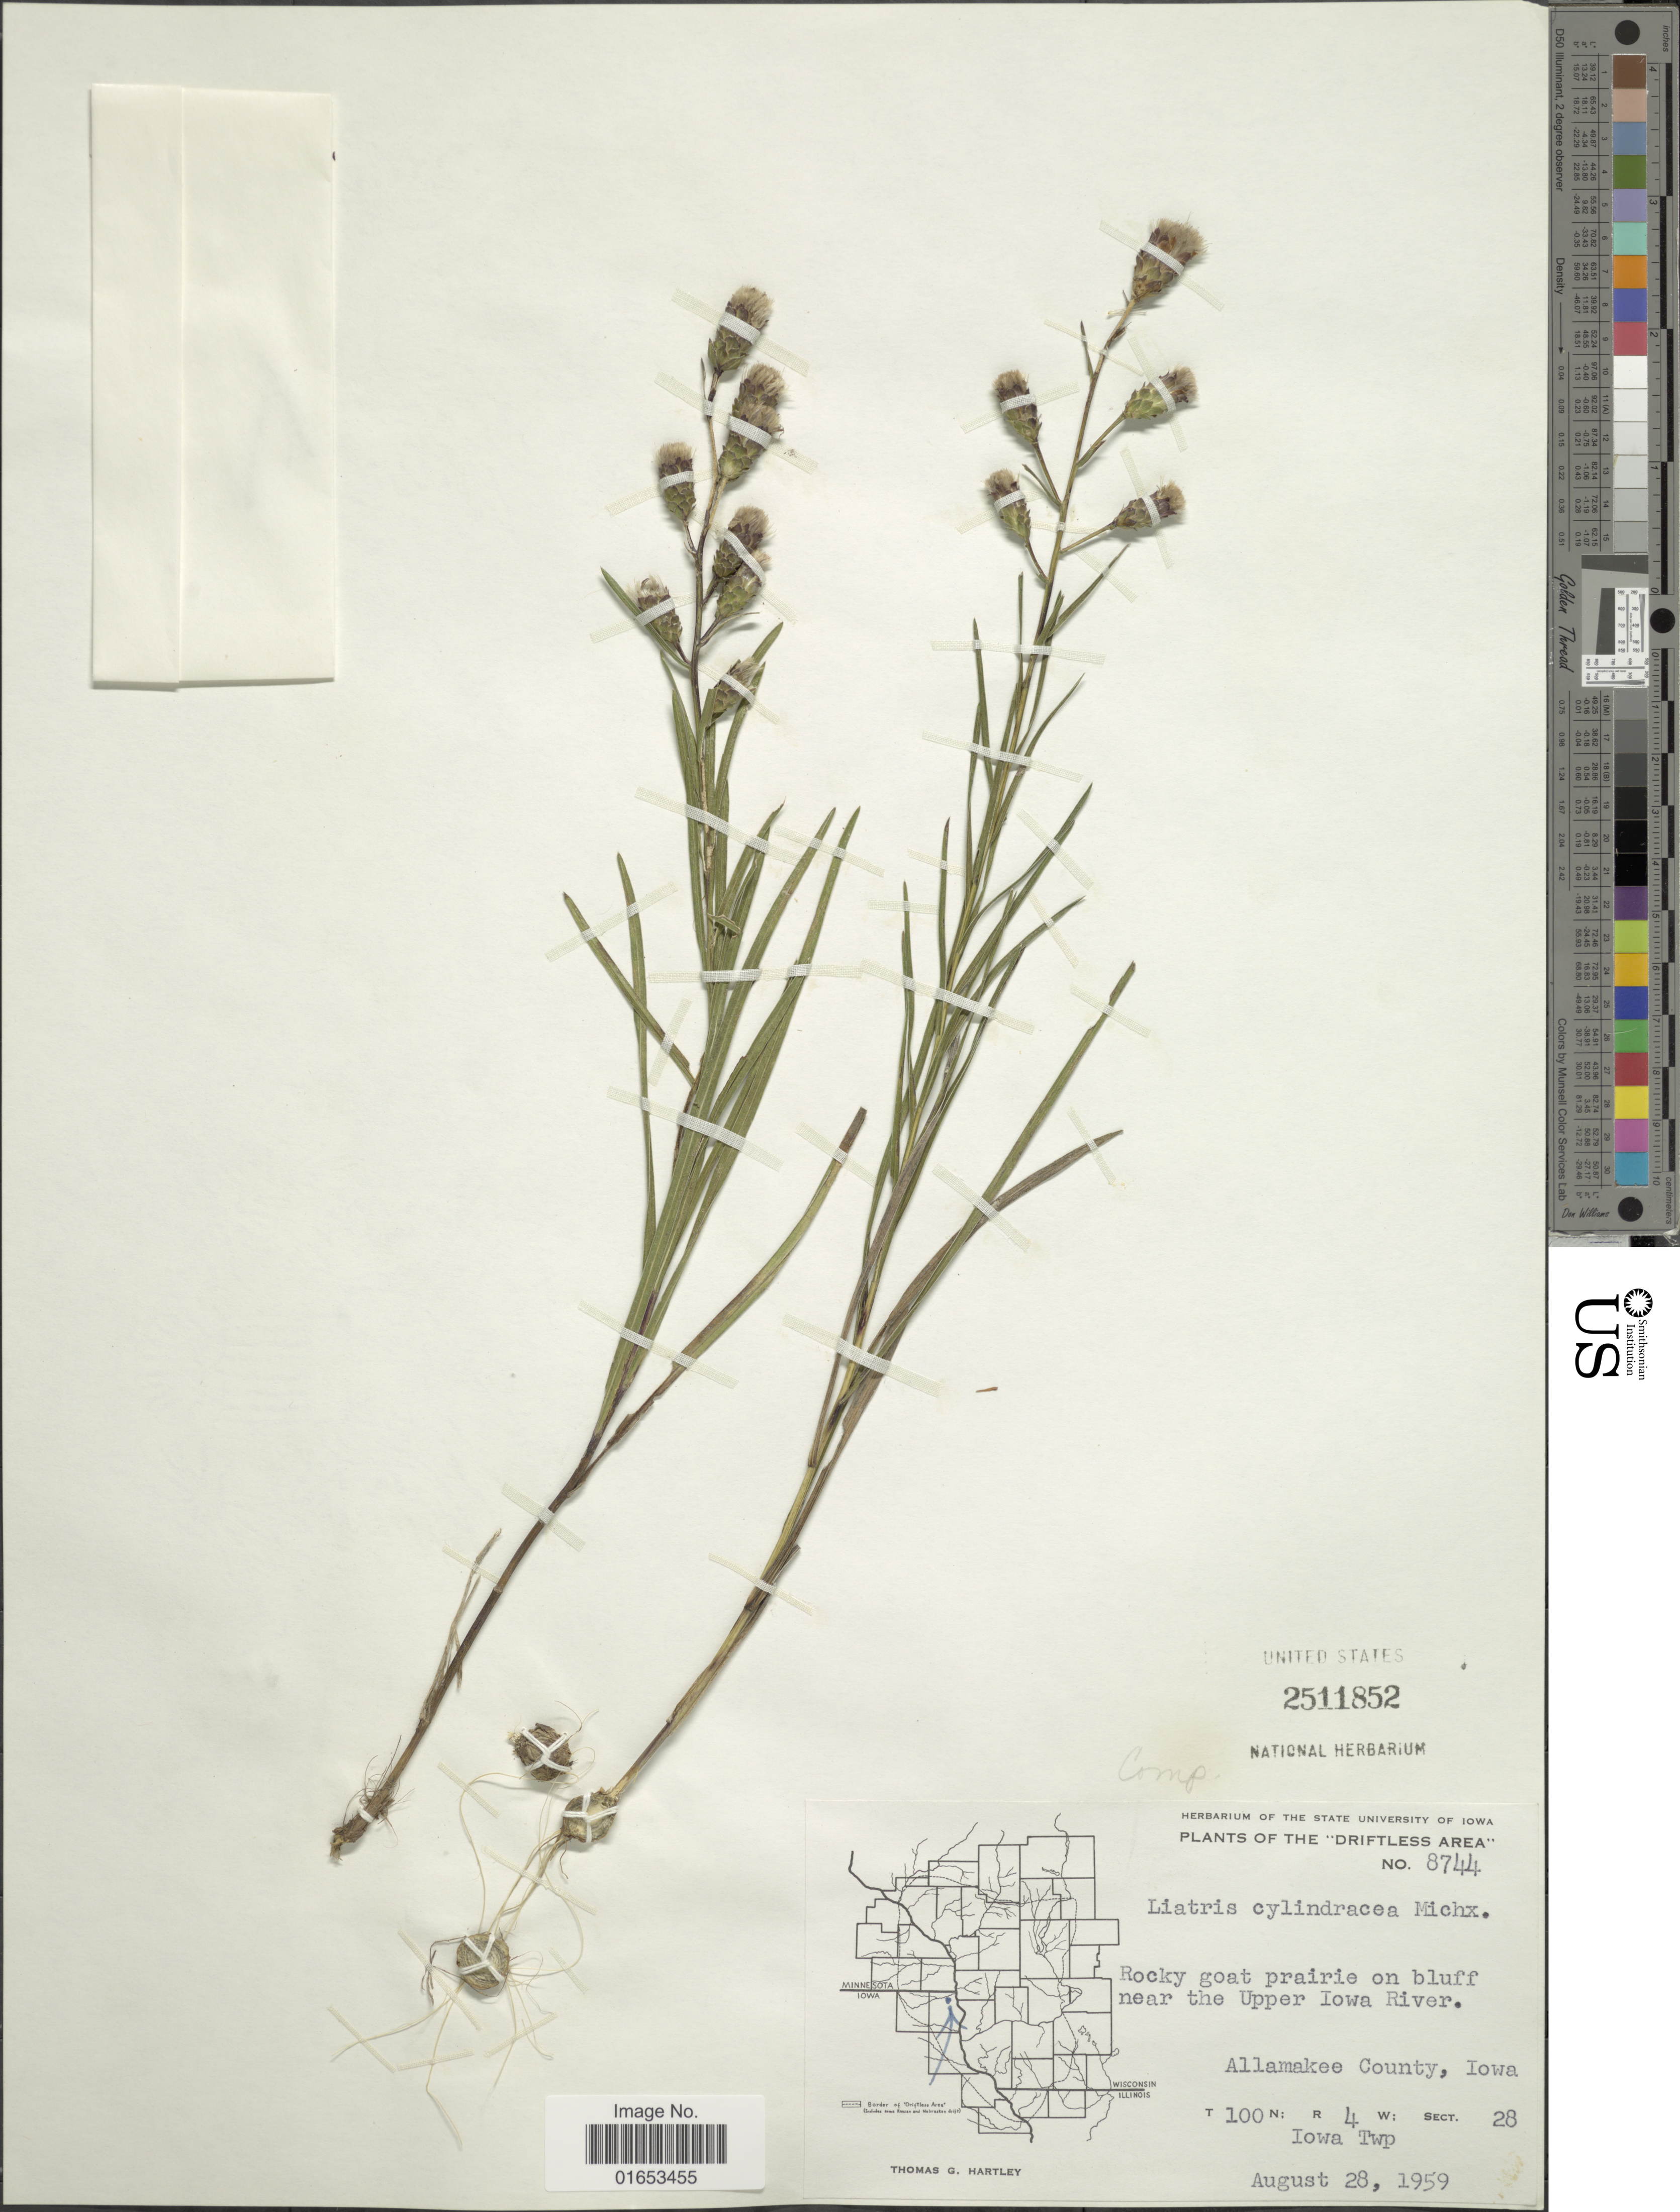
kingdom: Plantae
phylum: Tracheophyta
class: Magnoliopsida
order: Asterales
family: Asteraceae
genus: Liatris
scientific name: Liatris cylindracea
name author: Michaux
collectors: T. G. Hartley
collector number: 8744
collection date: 1959-09-28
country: United States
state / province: Iowa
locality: Allamakee County, Rocky goat prairie on bluff near the Upper Iowa River, The Driftless Area, T 100 N: R 4 W Sect 28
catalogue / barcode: US 2511852